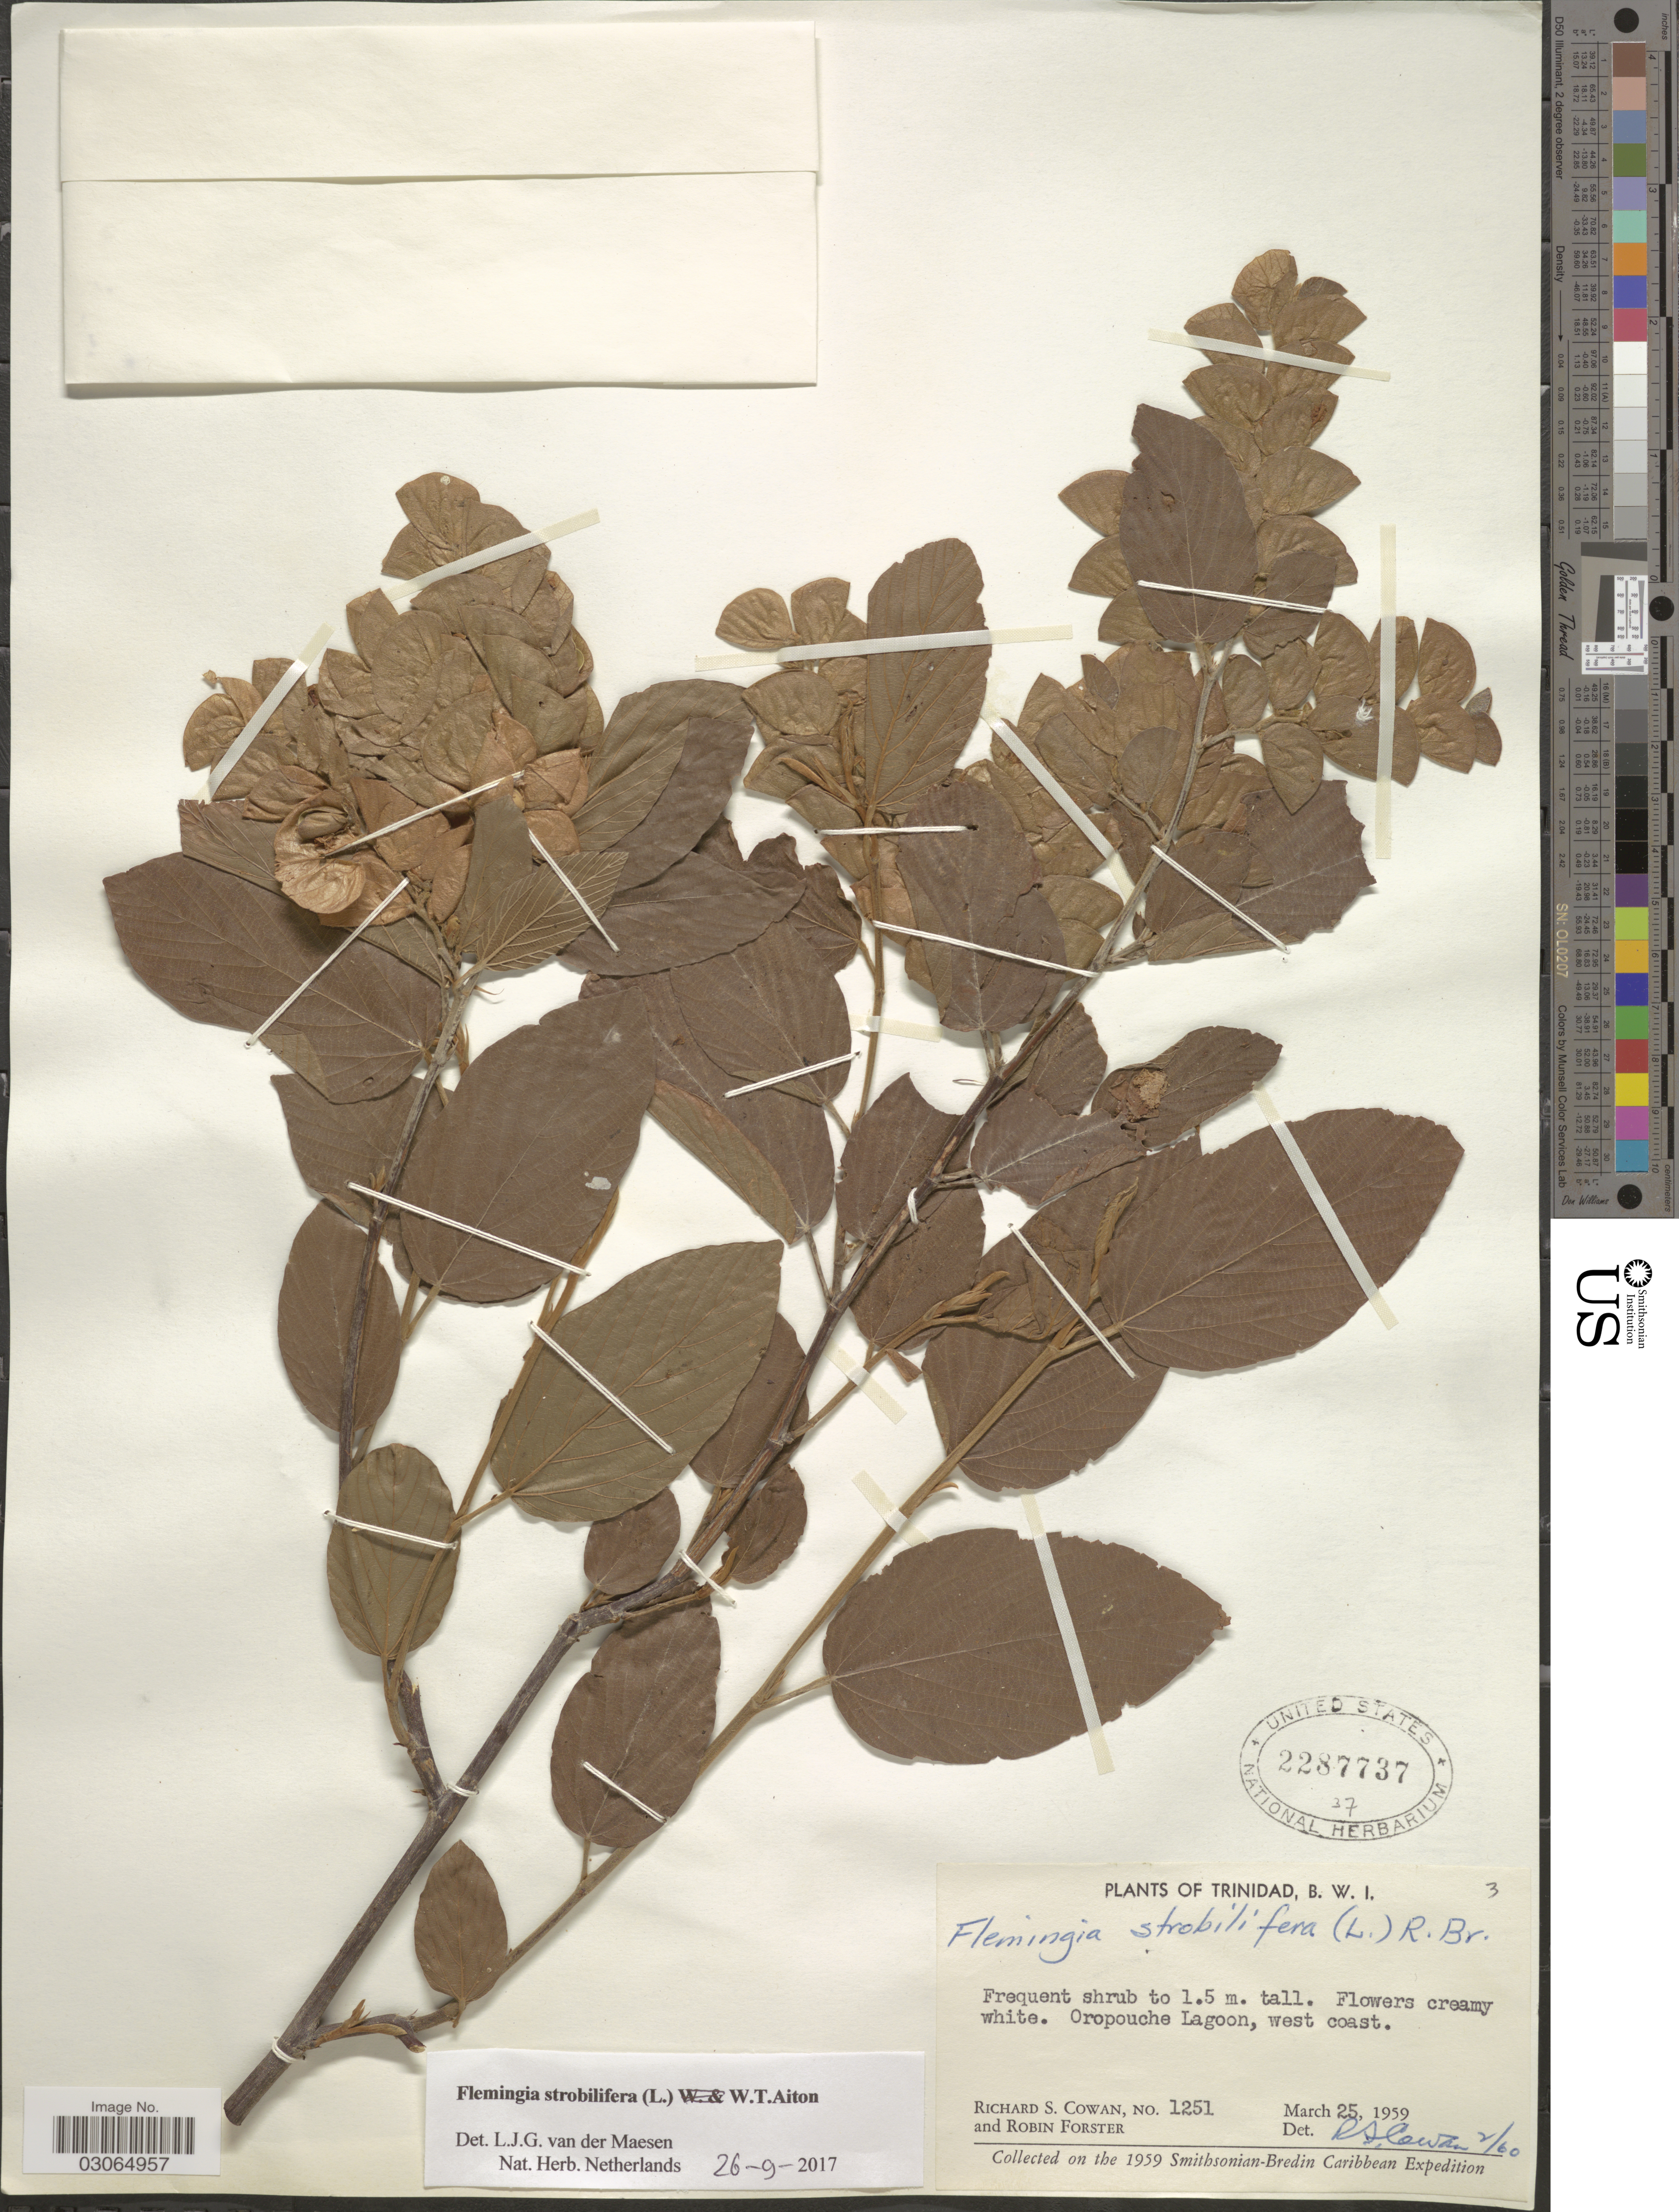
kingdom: Plantae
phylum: Tracheophyta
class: Magnoliopsida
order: Fabales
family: Fabaceae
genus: Flemingia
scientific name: Flemingia strobilifera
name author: (L.) W.T. Aiton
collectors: R. S. Cowan & R. Forster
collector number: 1251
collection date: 1959-03-25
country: Trinidad and Tobago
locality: Trinidad, B. W. I. Oropouche Lagoon, west coast.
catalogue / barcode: US 2287737